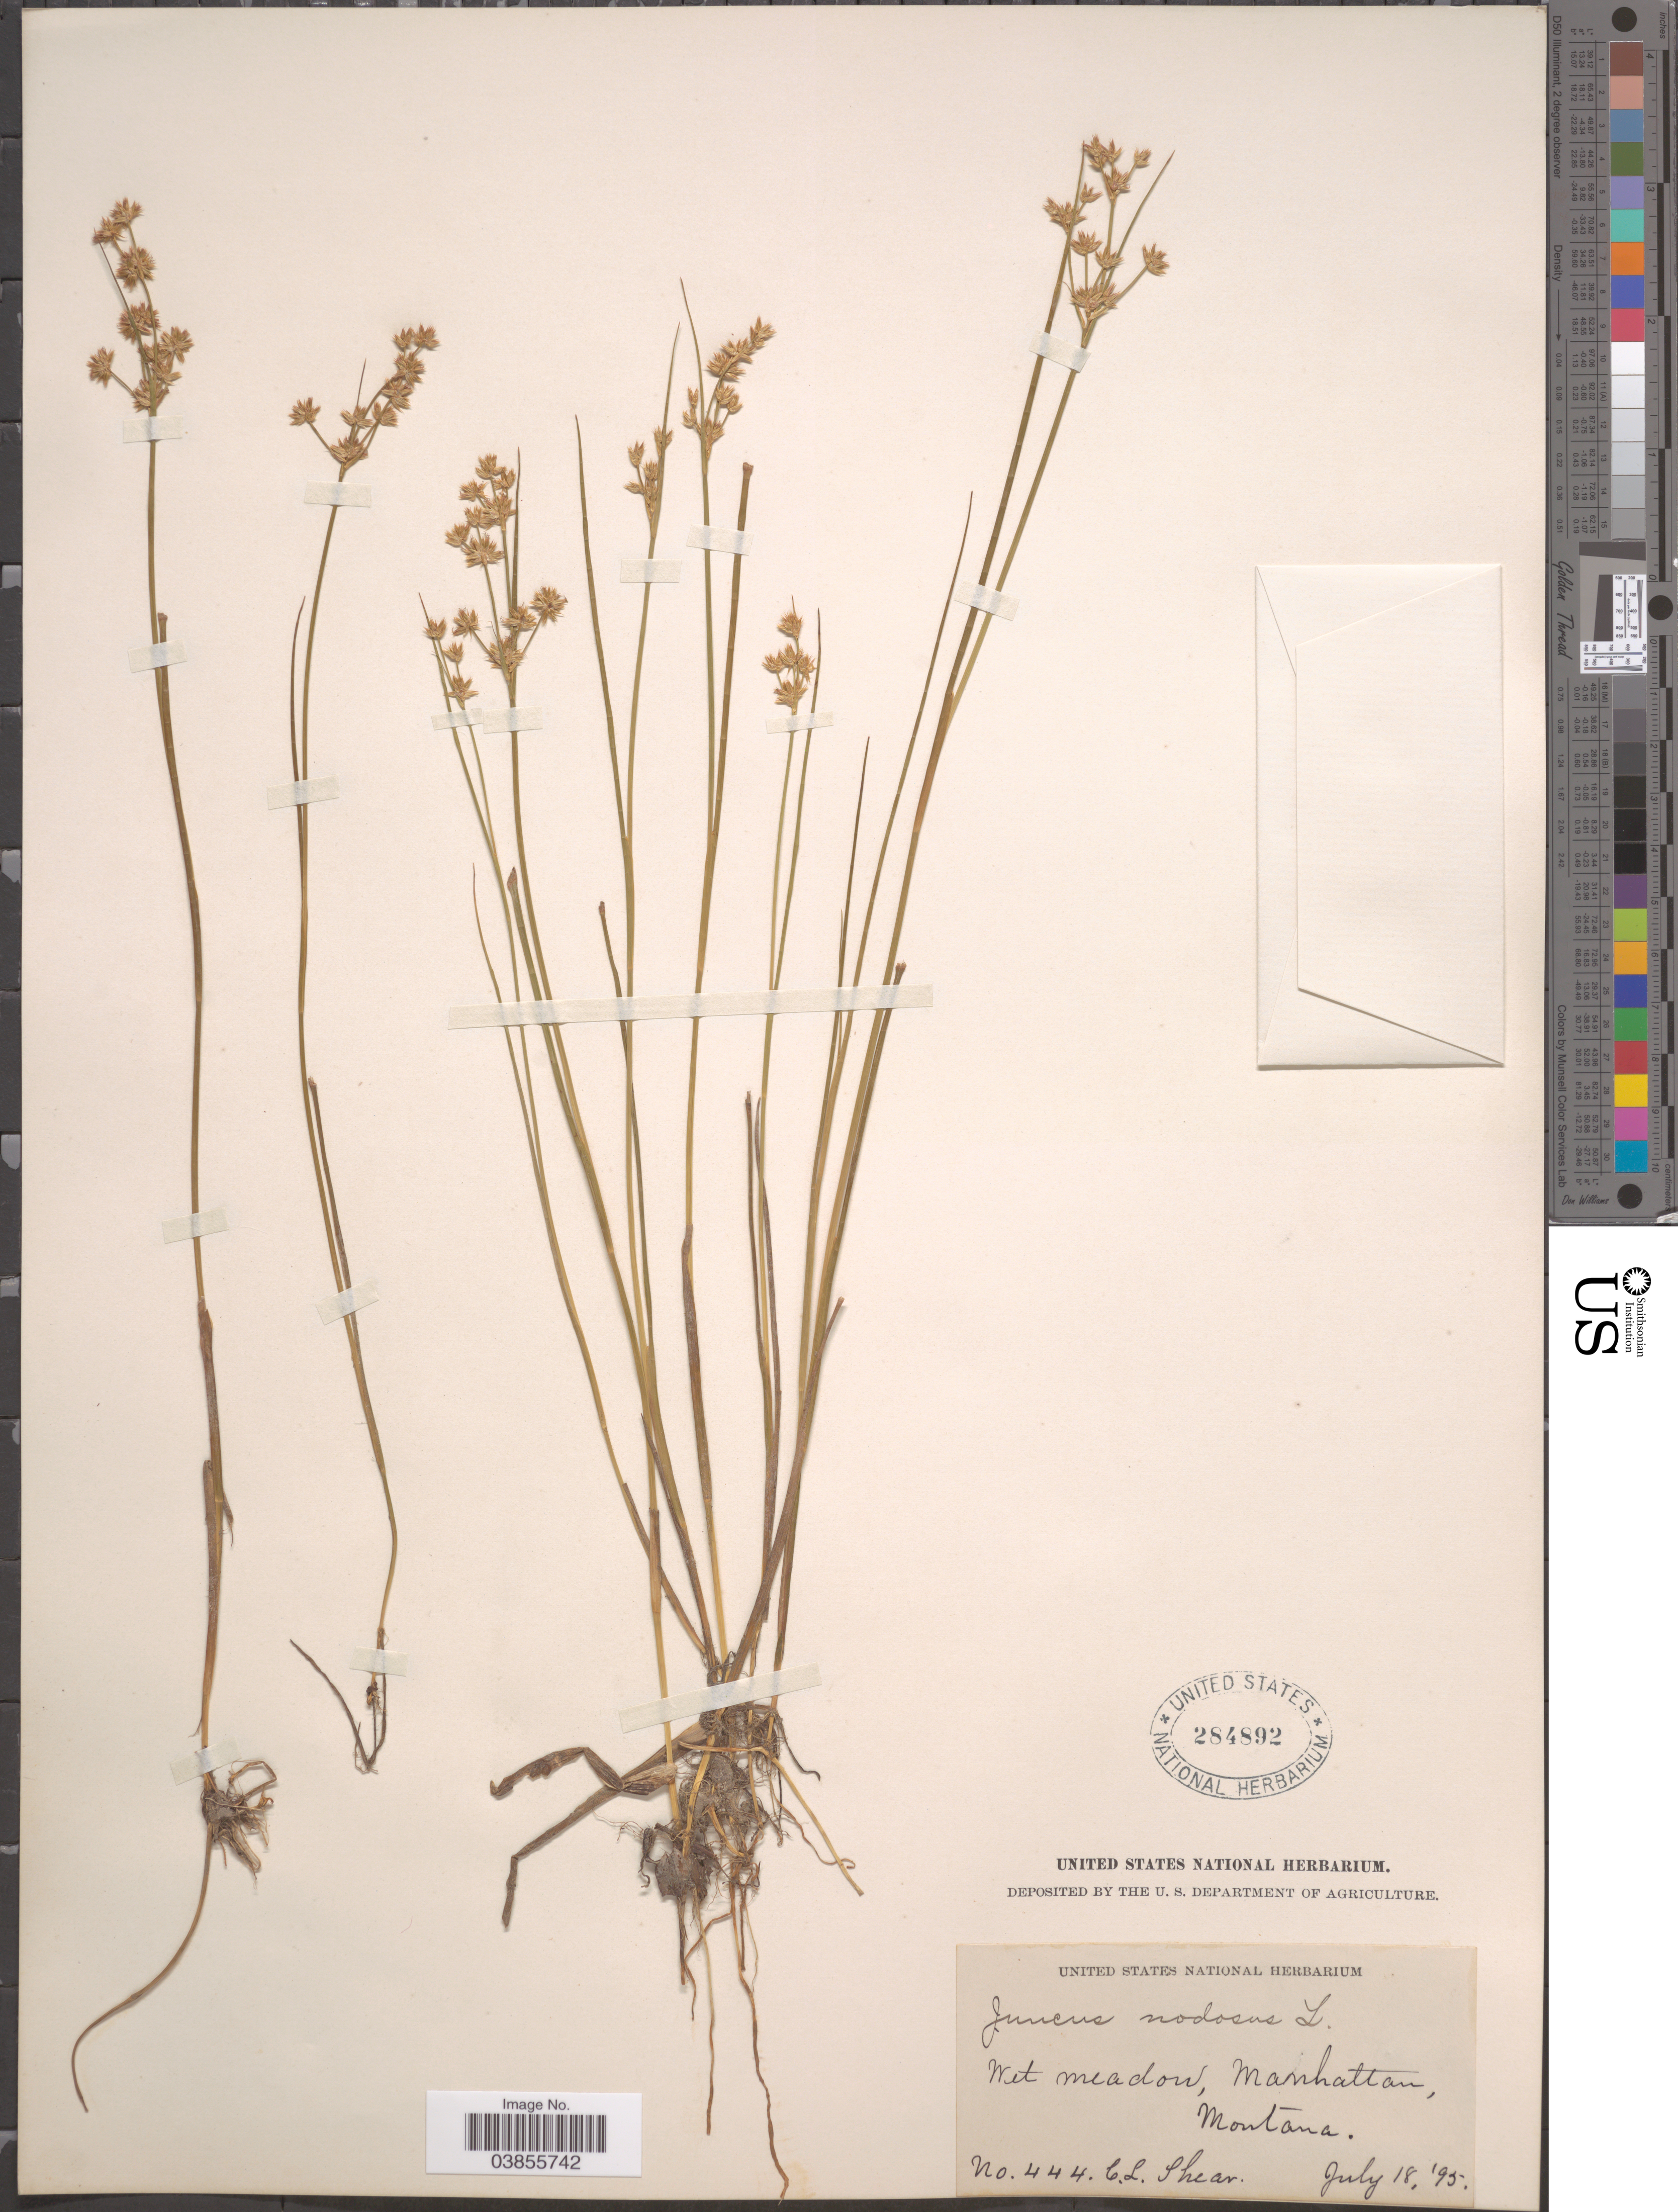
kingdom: Plantae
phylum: Tracheophyta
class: Liliopsida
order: Poales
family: Juncaceae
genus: Juncus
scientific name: Juncus nodosus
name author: L.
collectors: C. L. Shear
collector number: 444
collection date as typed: Transcribed d/m/y: 18/7/95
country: United States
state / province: Montana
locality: Wet meadow, Manhattan.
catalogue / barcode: US 284892